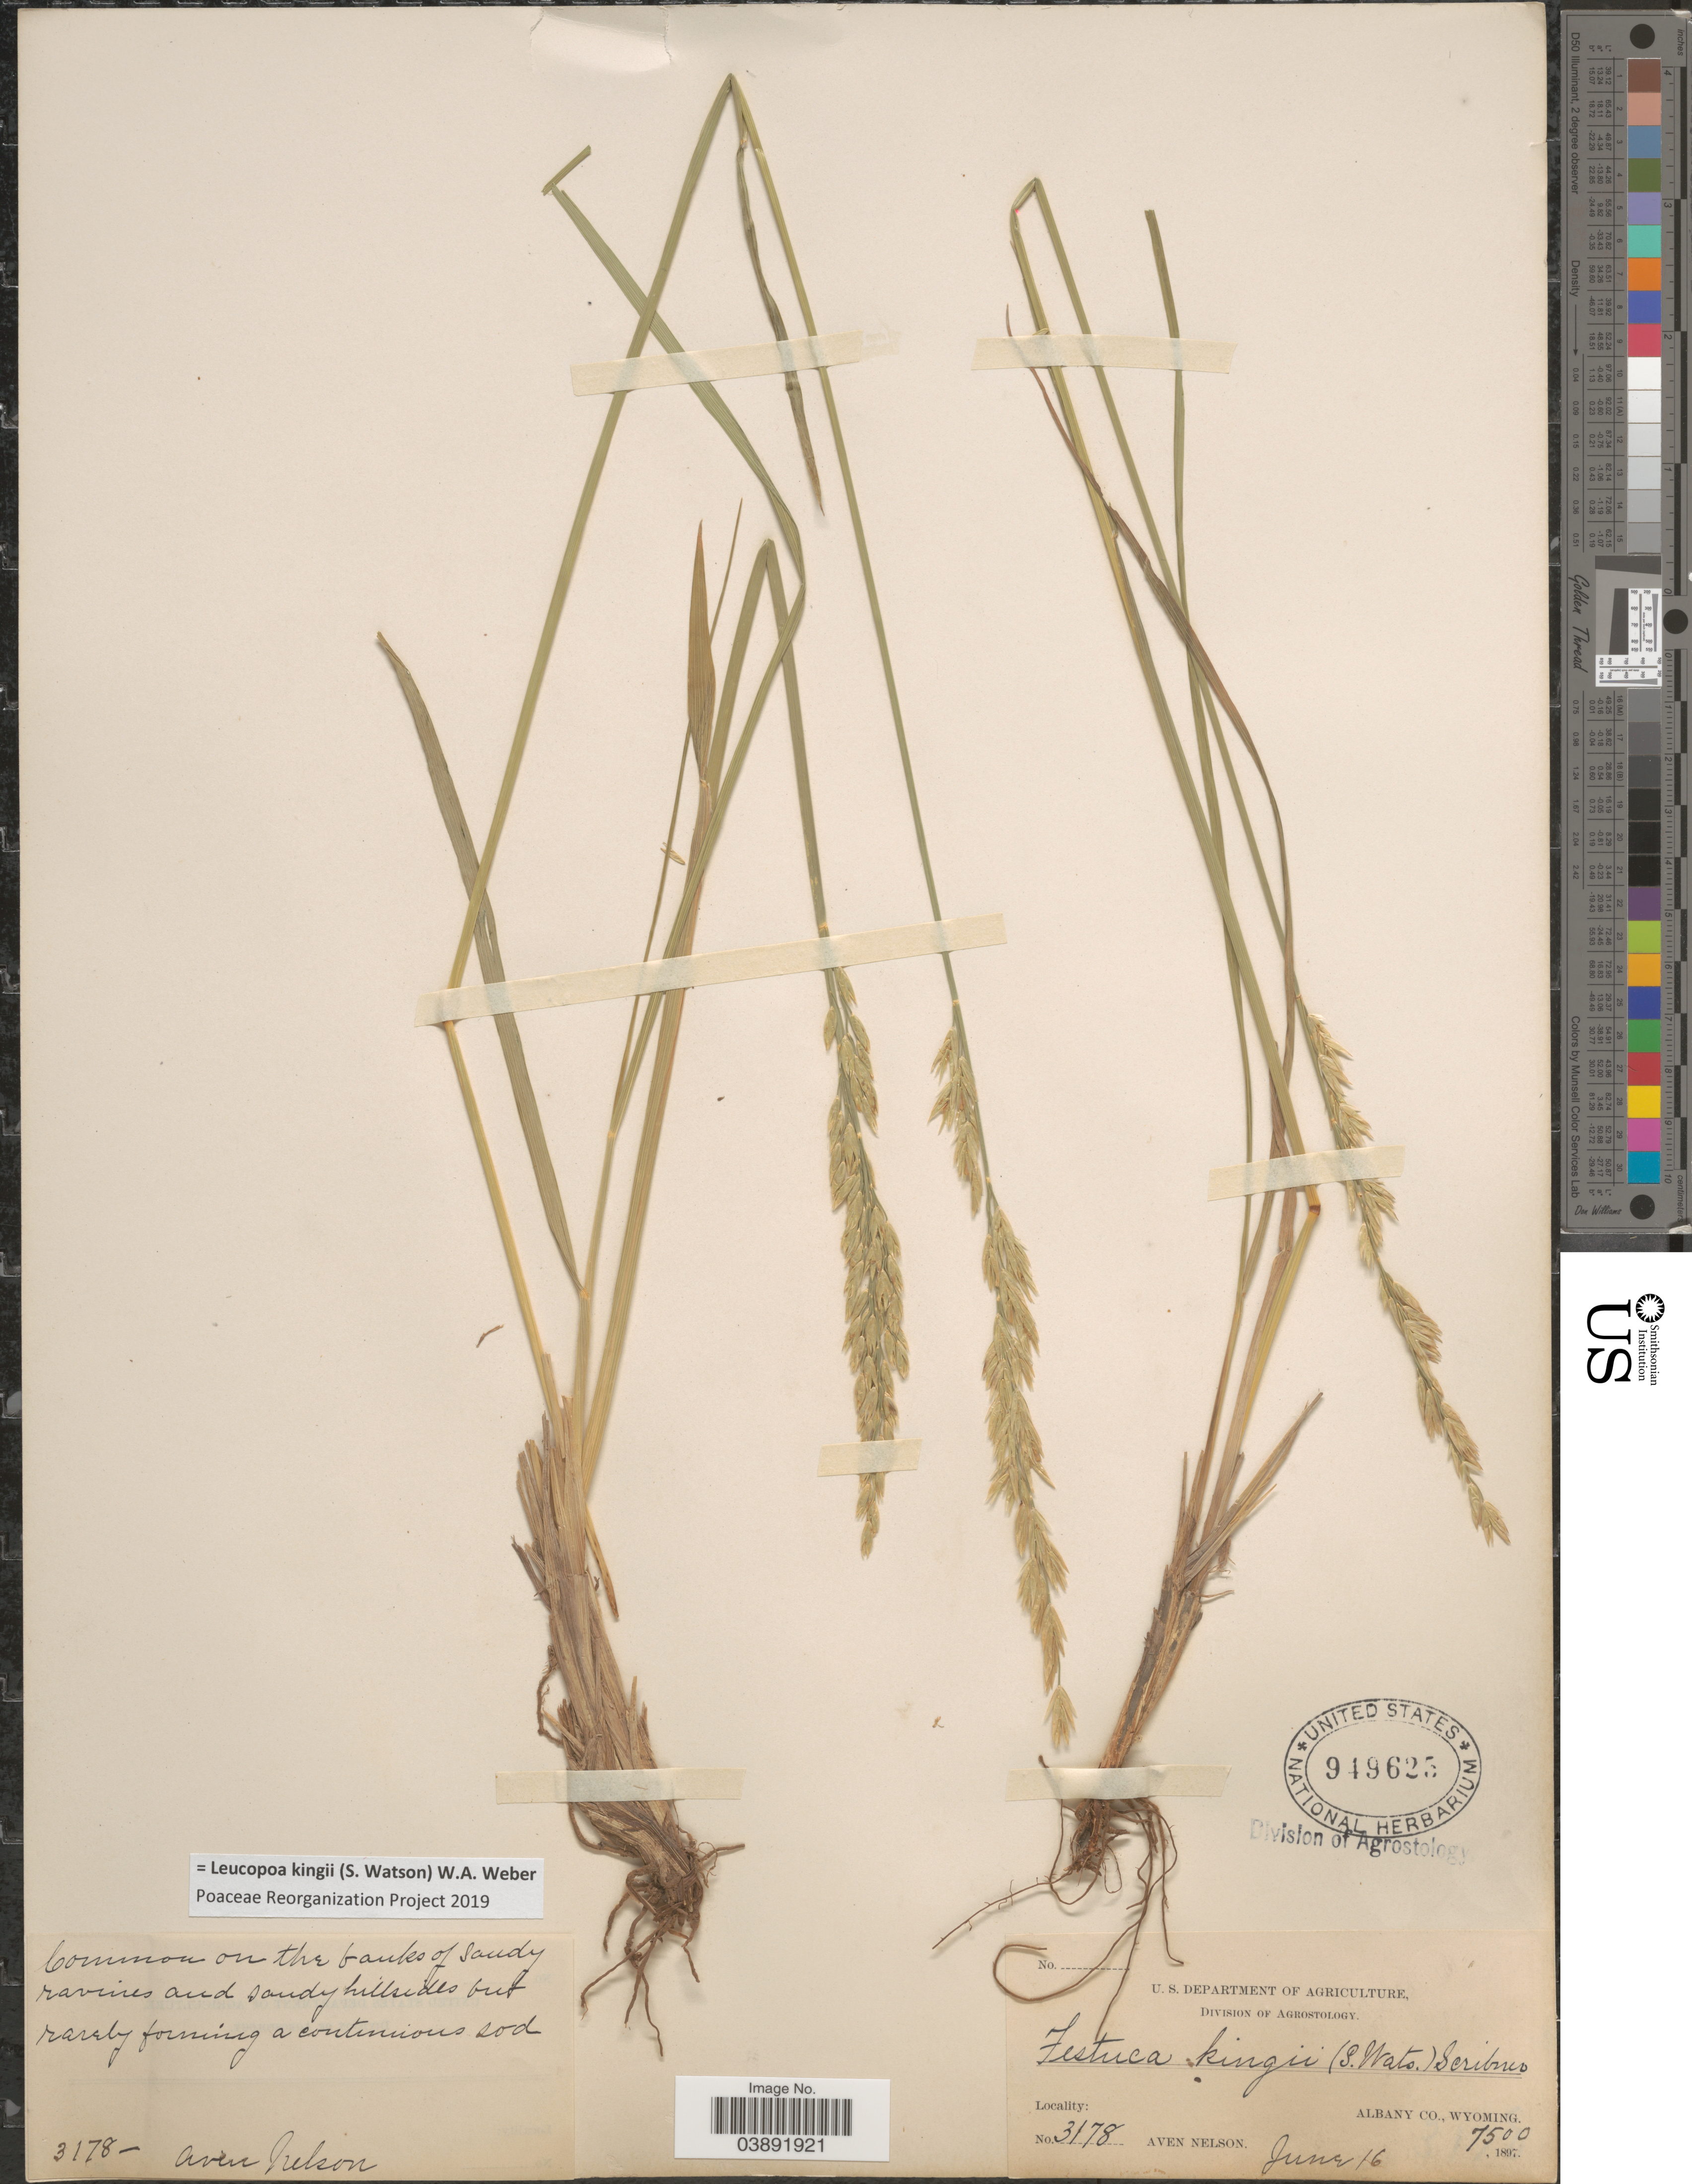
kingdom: Plantae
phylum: Tracheophyta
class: Liliopsida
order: Poales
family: Poaceae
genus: Hesperochloa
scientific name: Hesperochloa kingii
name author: (S. Watson) Rydb.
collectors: A. Nelson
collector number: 3178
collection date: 1897-06-16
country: United States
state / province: Wyoming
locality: Albany Co.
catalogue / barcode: US 949625